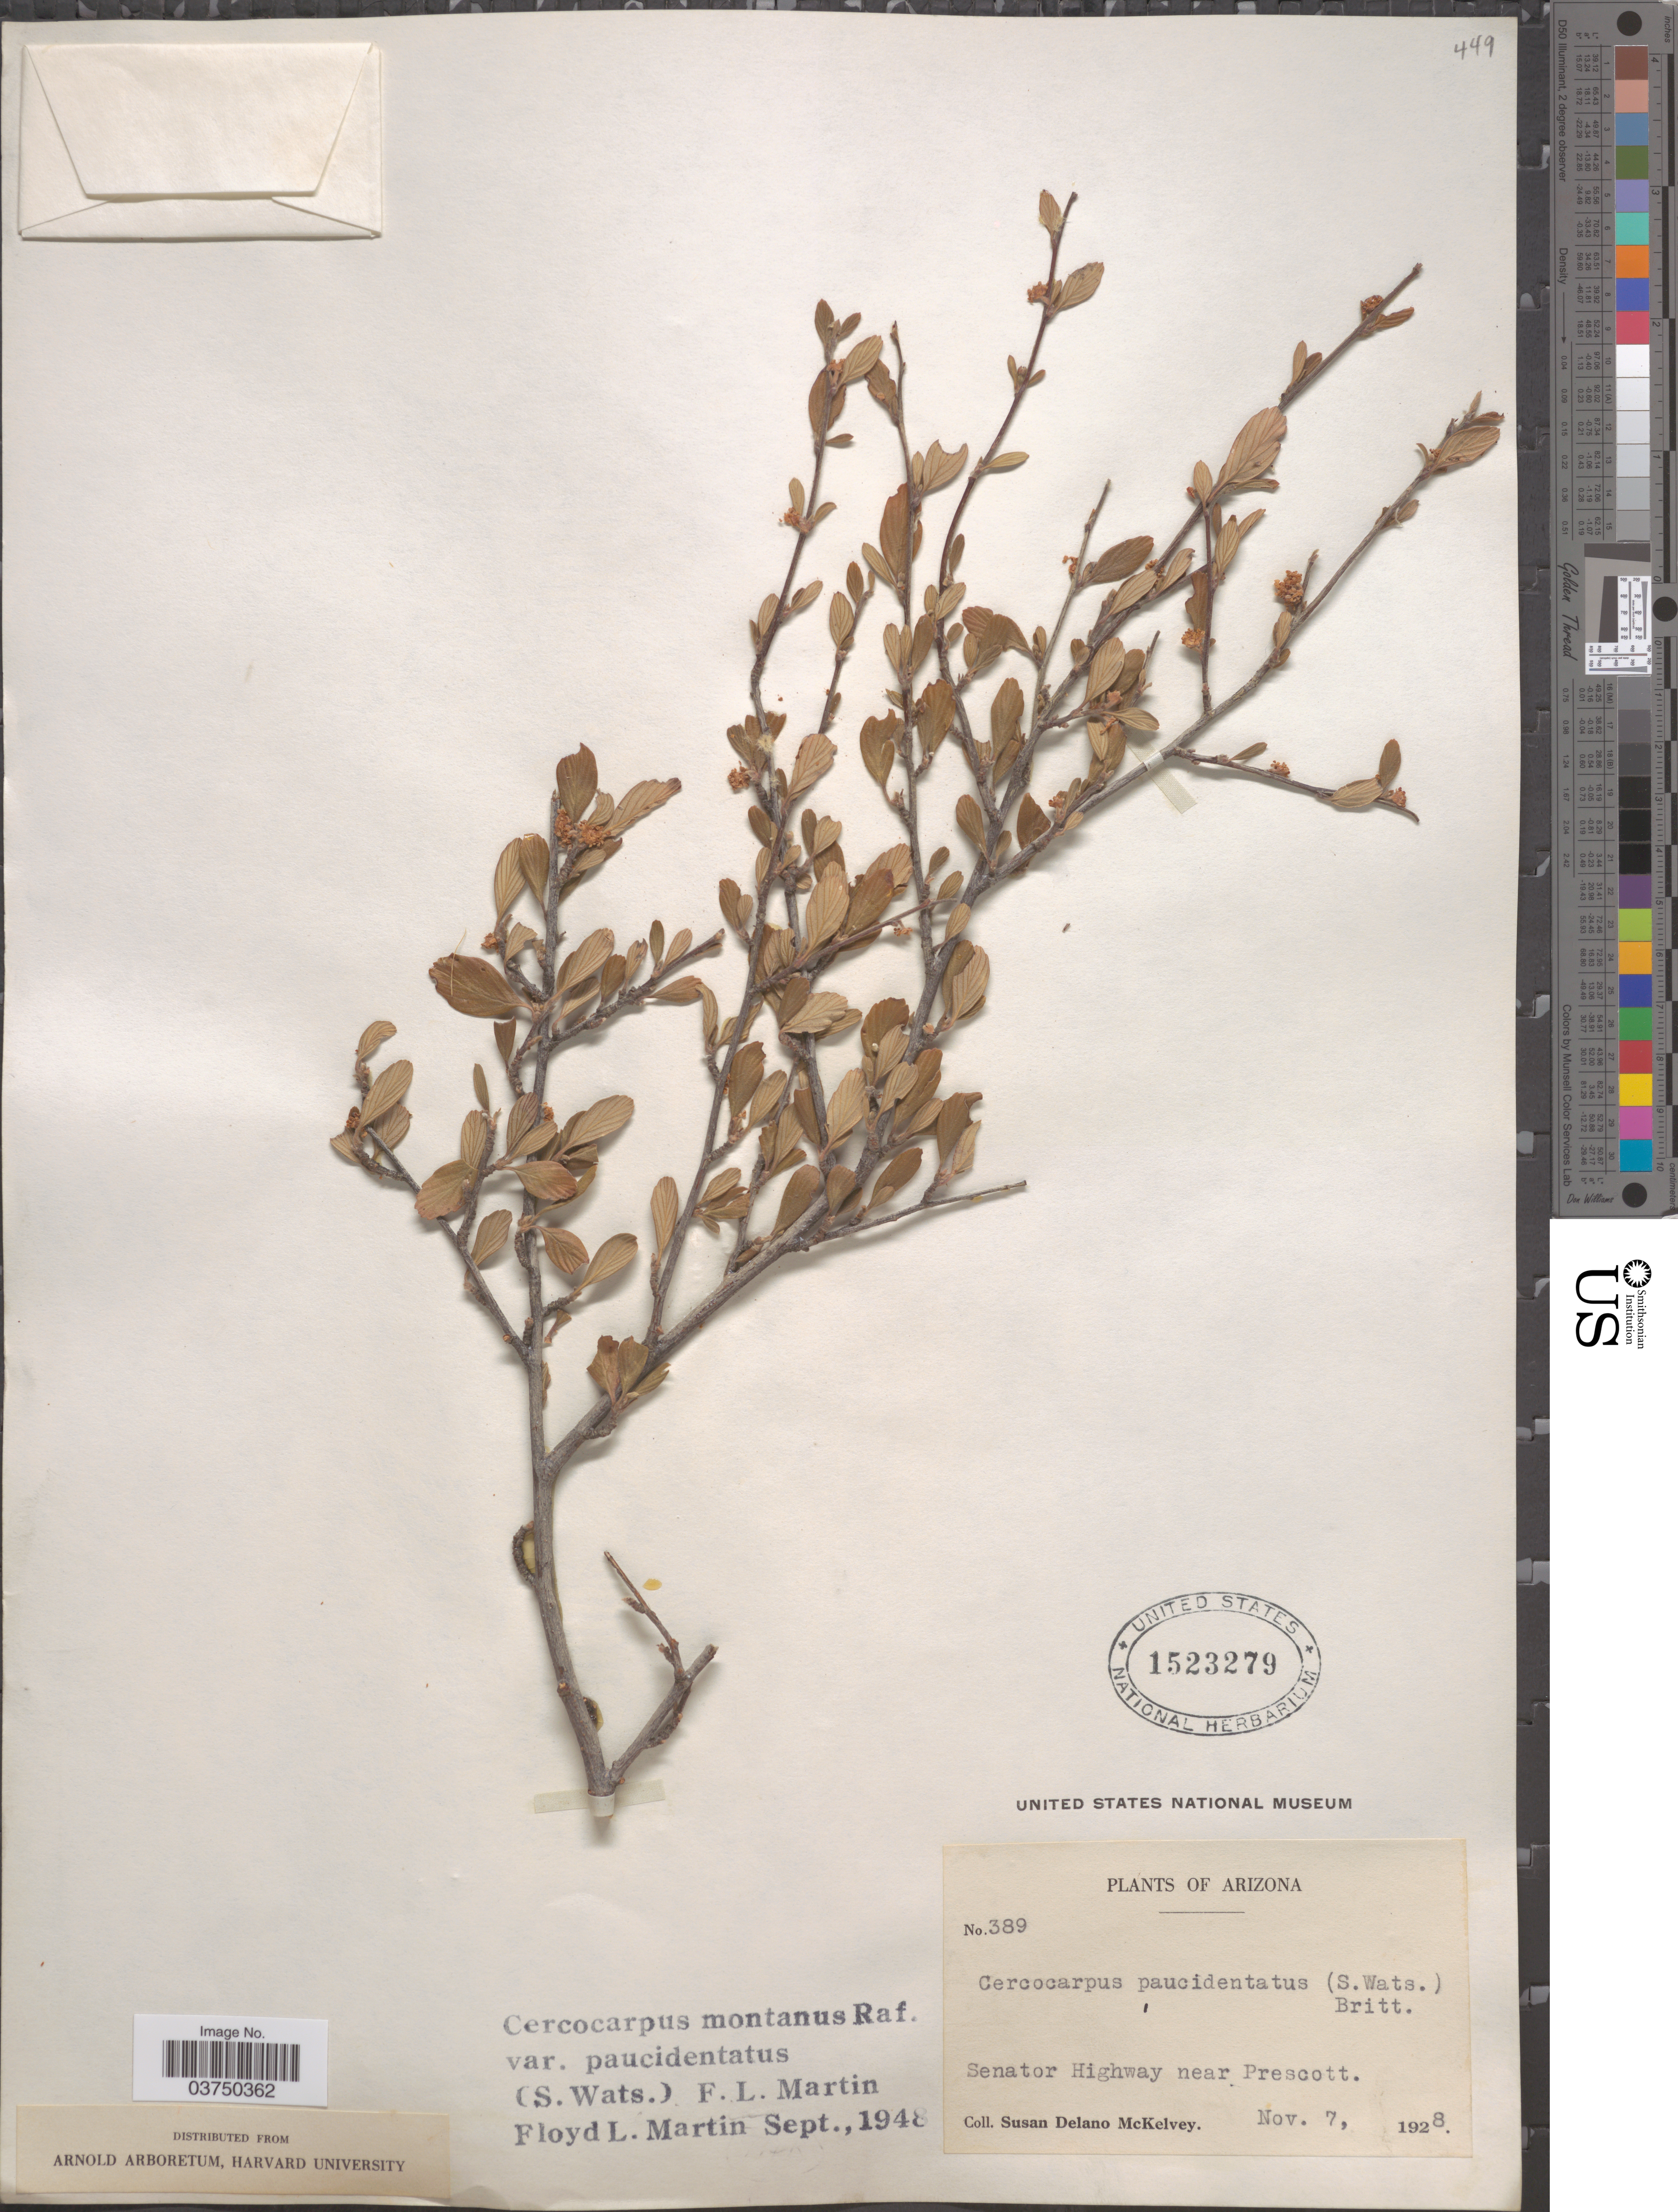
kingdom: Plantae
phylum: Tracheophyta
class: Magnoliopsida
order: Rosales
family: Rosaceae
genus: Cercocarpus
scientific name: Cercocarpus montanus var. paucidentatus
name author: (S. Watson) F.L. Martin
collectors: S. A. McKelvey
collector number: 389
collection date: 1928-11-07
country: United States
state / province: Arizona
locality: Senator Highway near Prescott.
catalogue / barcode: US 1523279